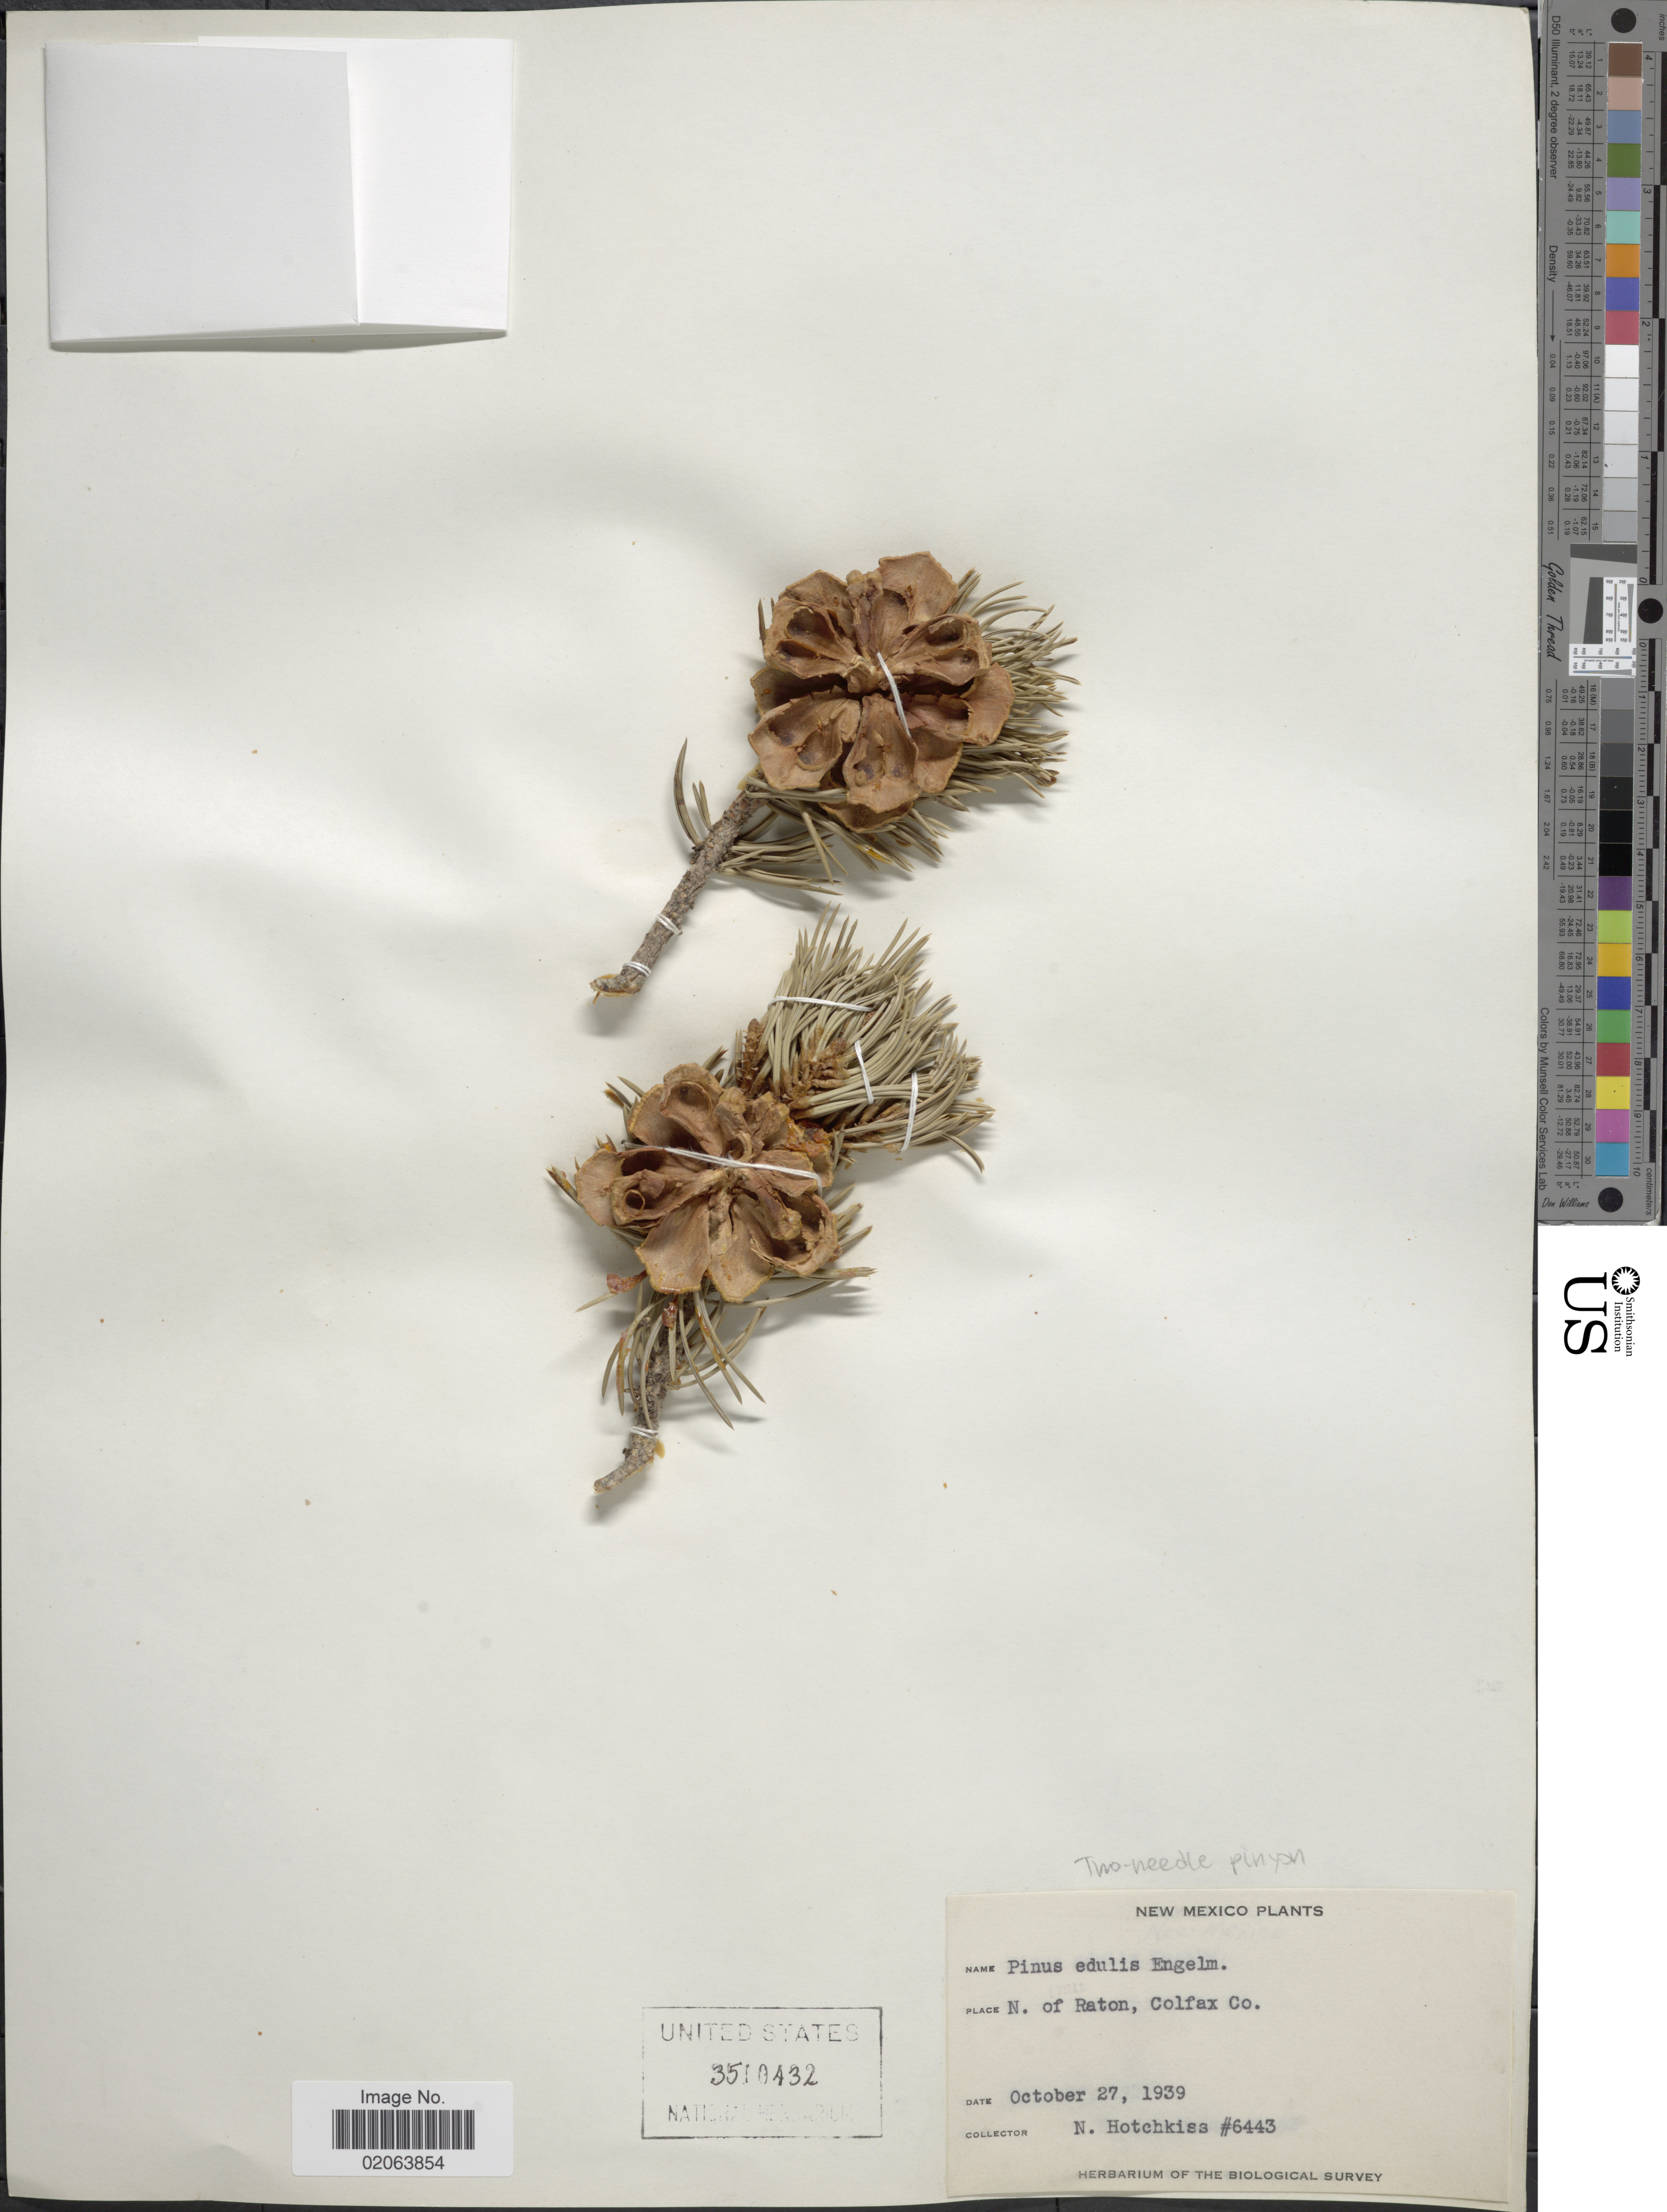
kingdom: Plantae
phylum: Tracheophyta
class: Pinopsida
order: Pinales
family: Pinaceae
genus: Pinus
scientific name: Pinus edulis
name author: Engelm.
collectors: N. Hotchkiss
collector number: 6443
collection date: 1939-10-27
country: United States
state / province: New Mexico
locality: N. of Raton, Colfax Co.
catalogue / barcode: US 3510432